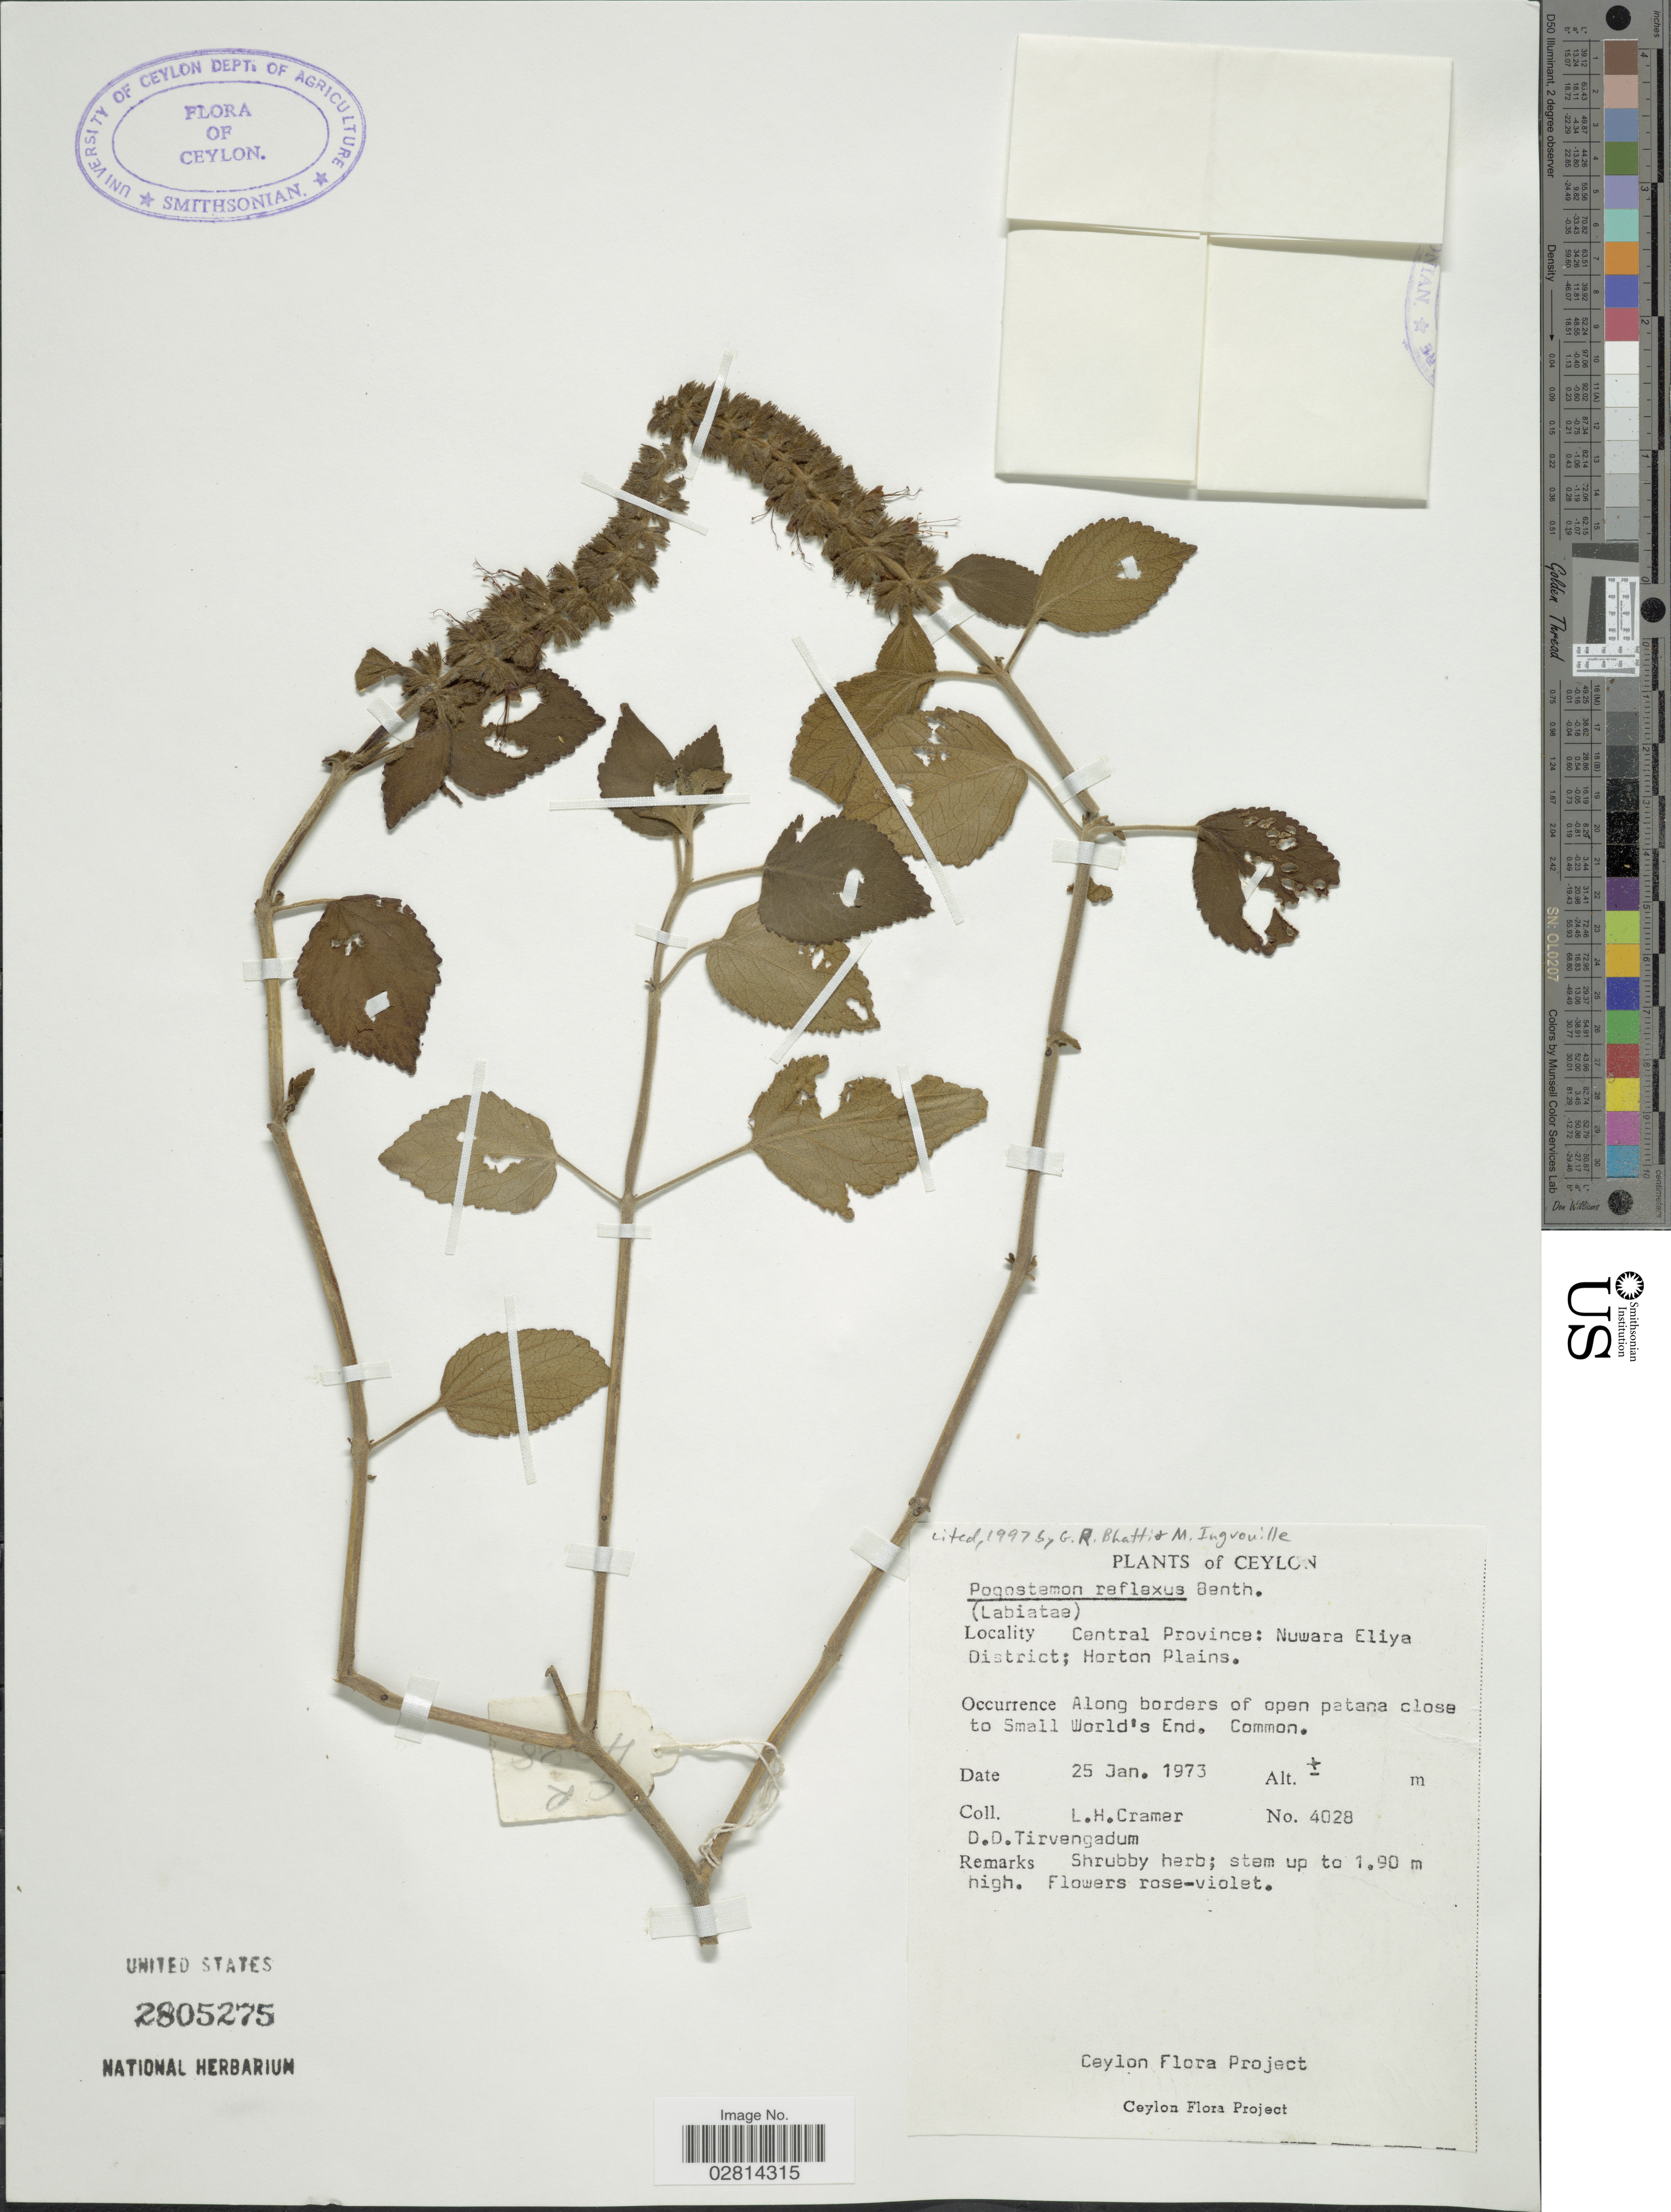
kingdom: Plantae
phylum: Tracheophyta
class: Magnoliopsida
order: Lamiales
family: Lamiaceae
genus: Pogostemon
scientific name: Pogostemon reflexus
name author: Benth.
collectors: L. H. Cramer & D. Tirvengadum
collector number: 4028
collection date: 1973-01-25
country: Sri Lanka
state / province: Central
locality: Ceylon. Nuwara Eliya District; Horton Plains. Along borders of open petana close to Small World's End.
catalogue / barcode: US 2805275